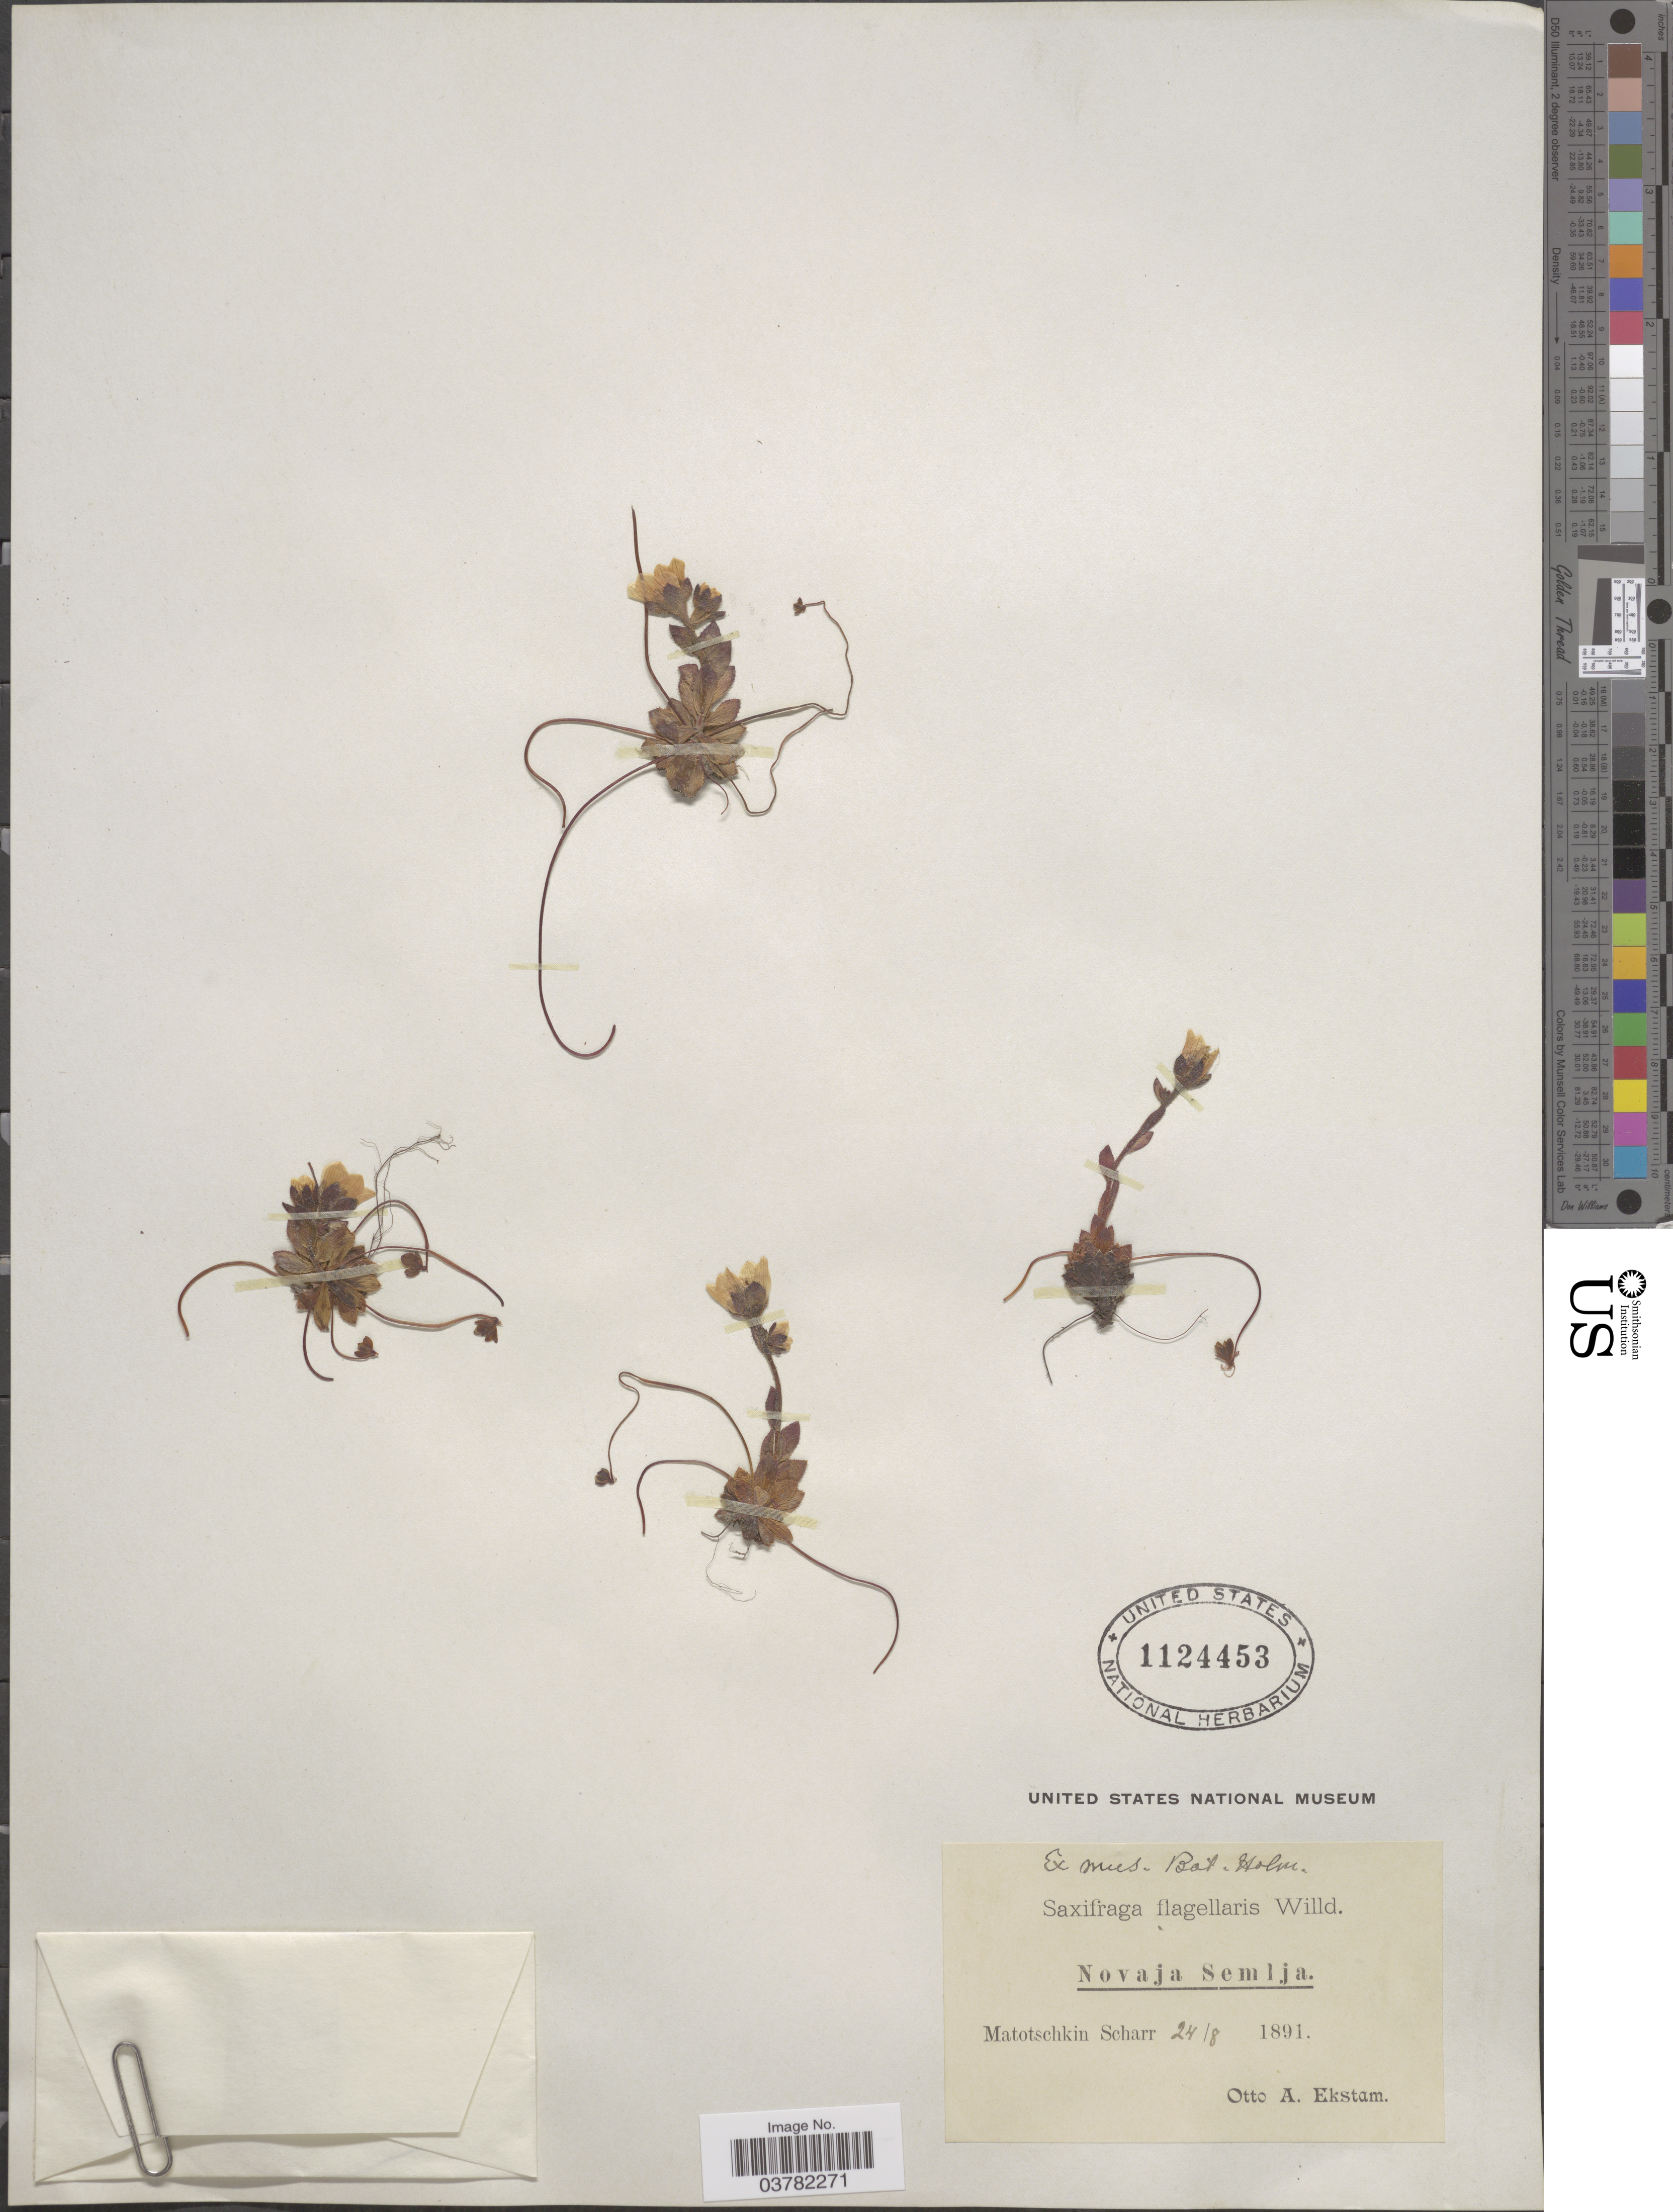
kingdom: Plantae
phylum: Tracheophyta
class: Magnoliopsida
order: Saxifragales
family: Saxifragaceae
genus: Saxifraga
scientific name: Saxifraga flagellaris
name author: Willd. ex Sternb.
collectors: O. Ekstam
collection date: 1891-08-24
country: Russian Federation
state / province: Arkhangelsk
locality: Novaja Semlja. Matotschkin Scharr.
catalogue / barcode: US 1124453